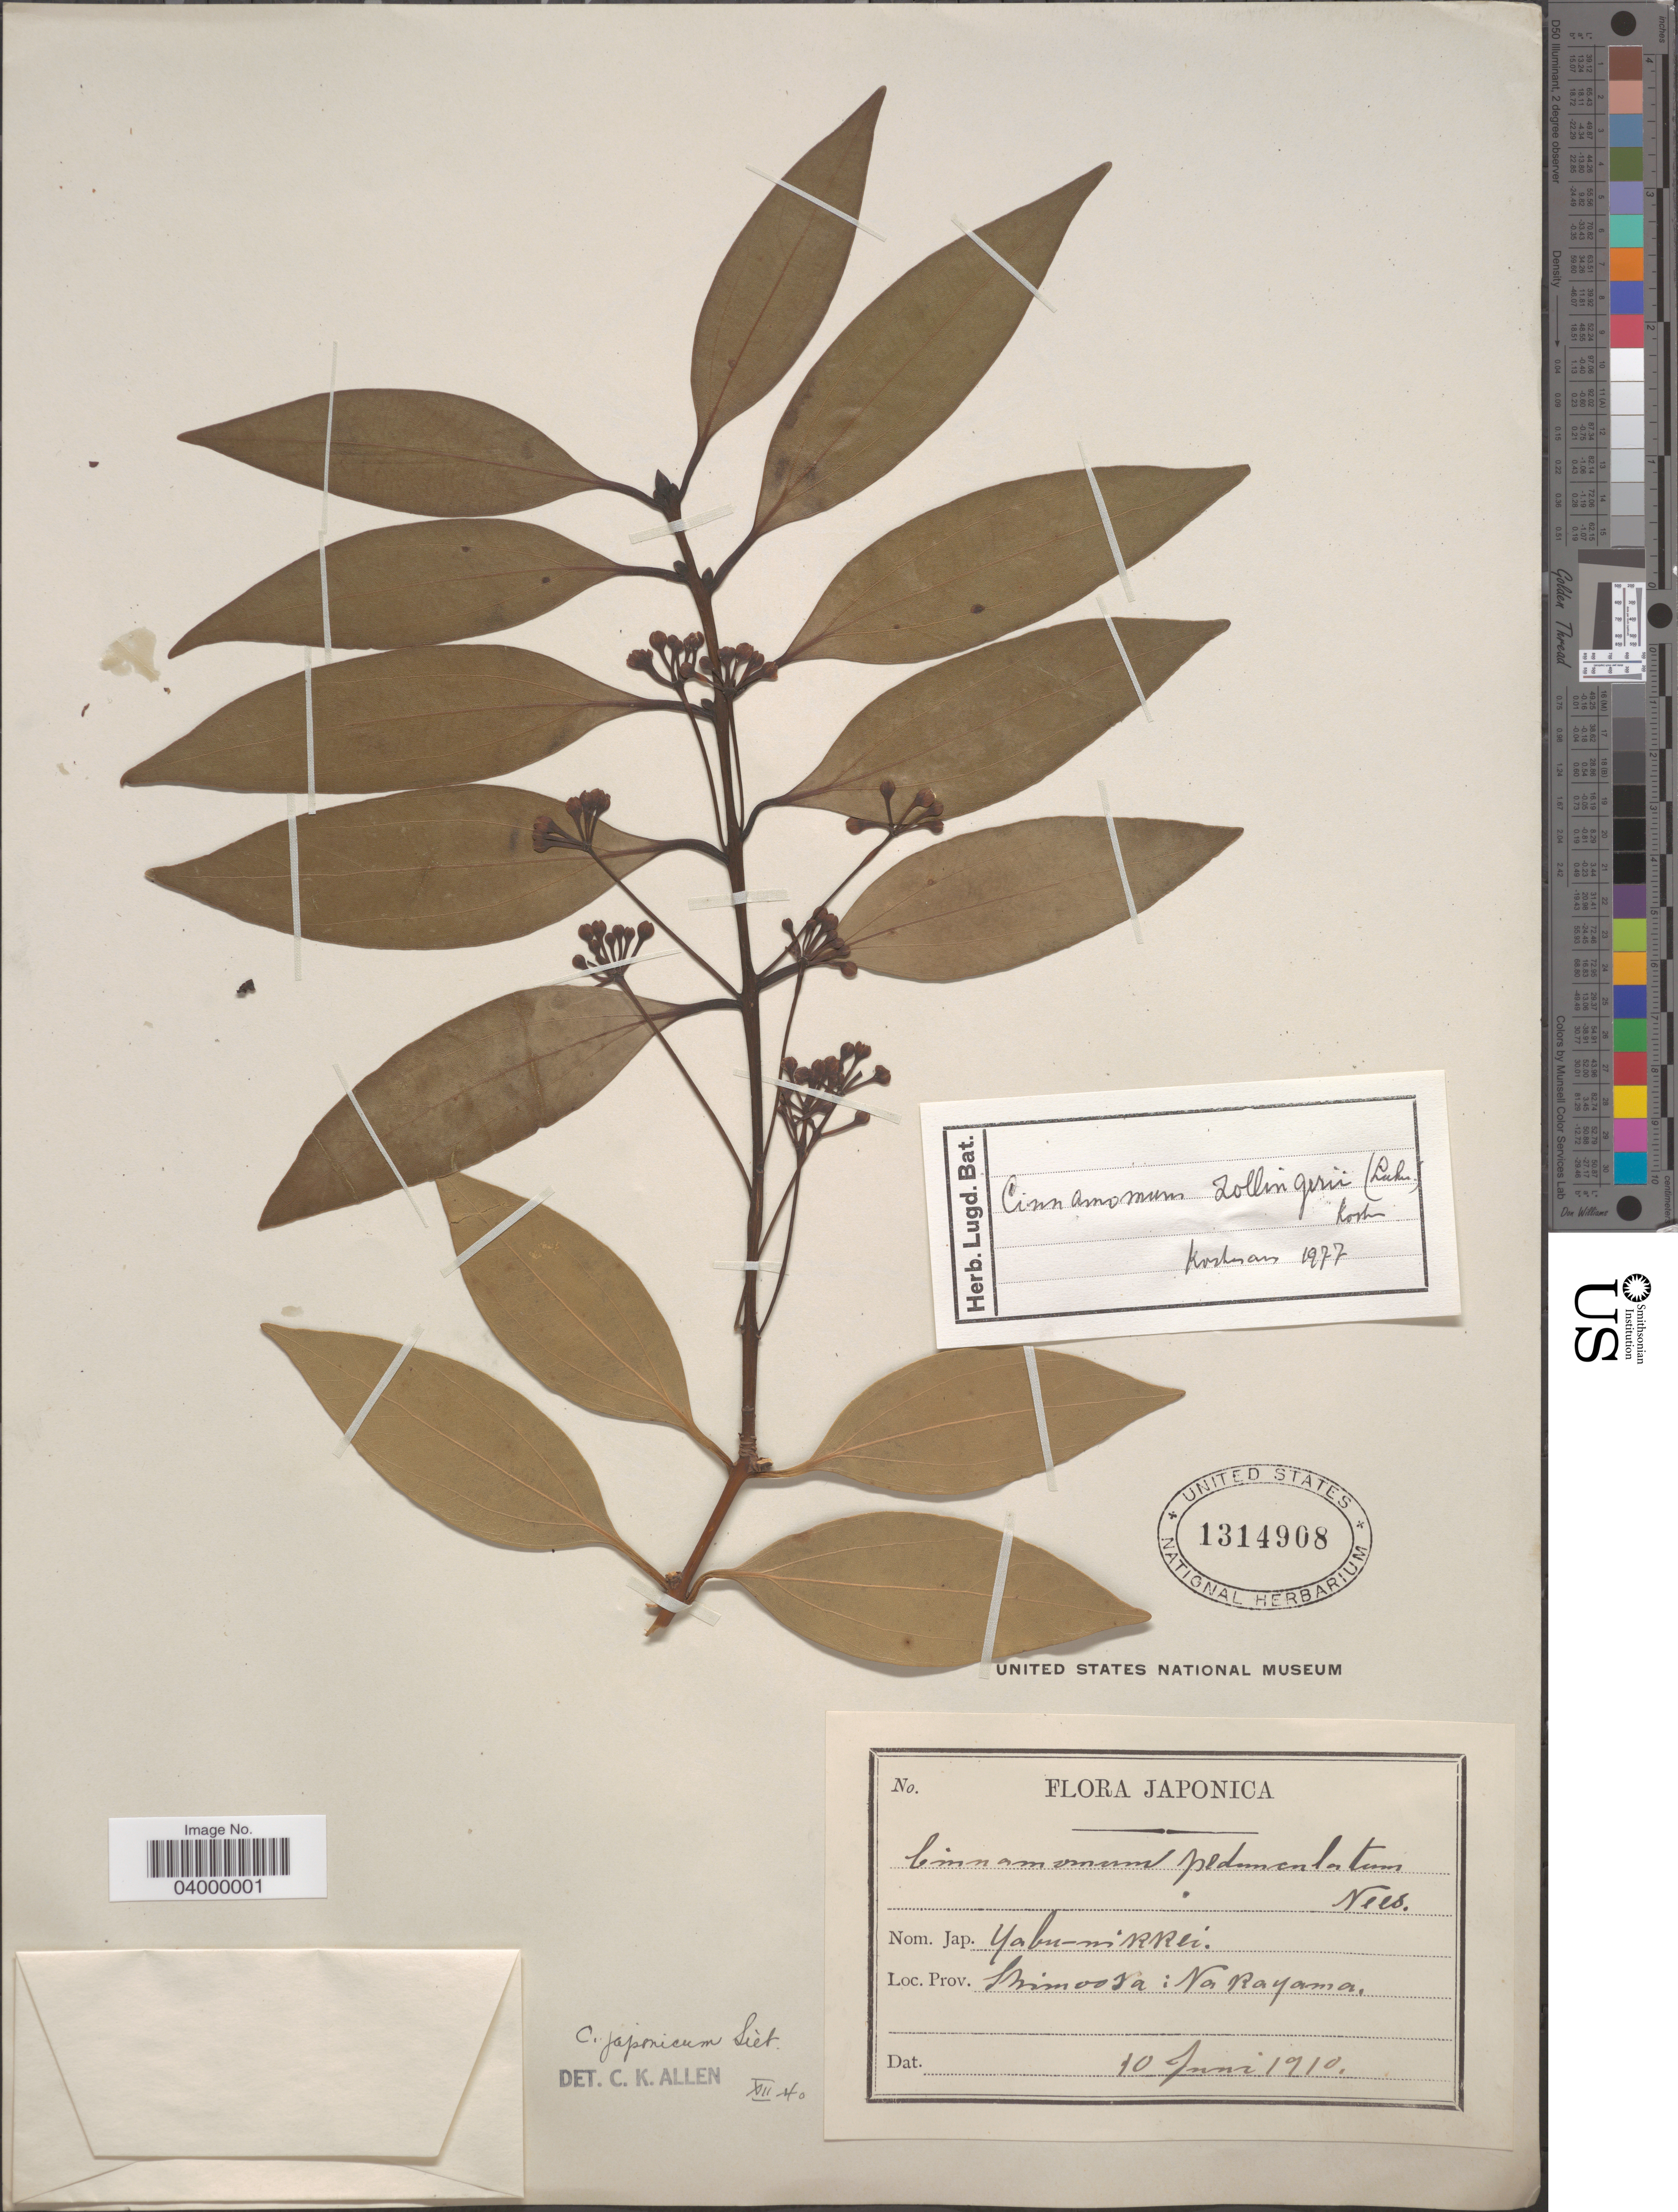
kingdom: Plantae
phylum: Tracheophyta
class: Magnoliopsida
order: Laurales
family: Lauraceae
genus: Cinnamomum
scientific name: Cinnamomum zollingeri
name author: Lukman.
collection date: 1910-06-10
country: Japan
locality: Prov. Shimoosa: Nakayama.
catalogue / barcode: US 1314908